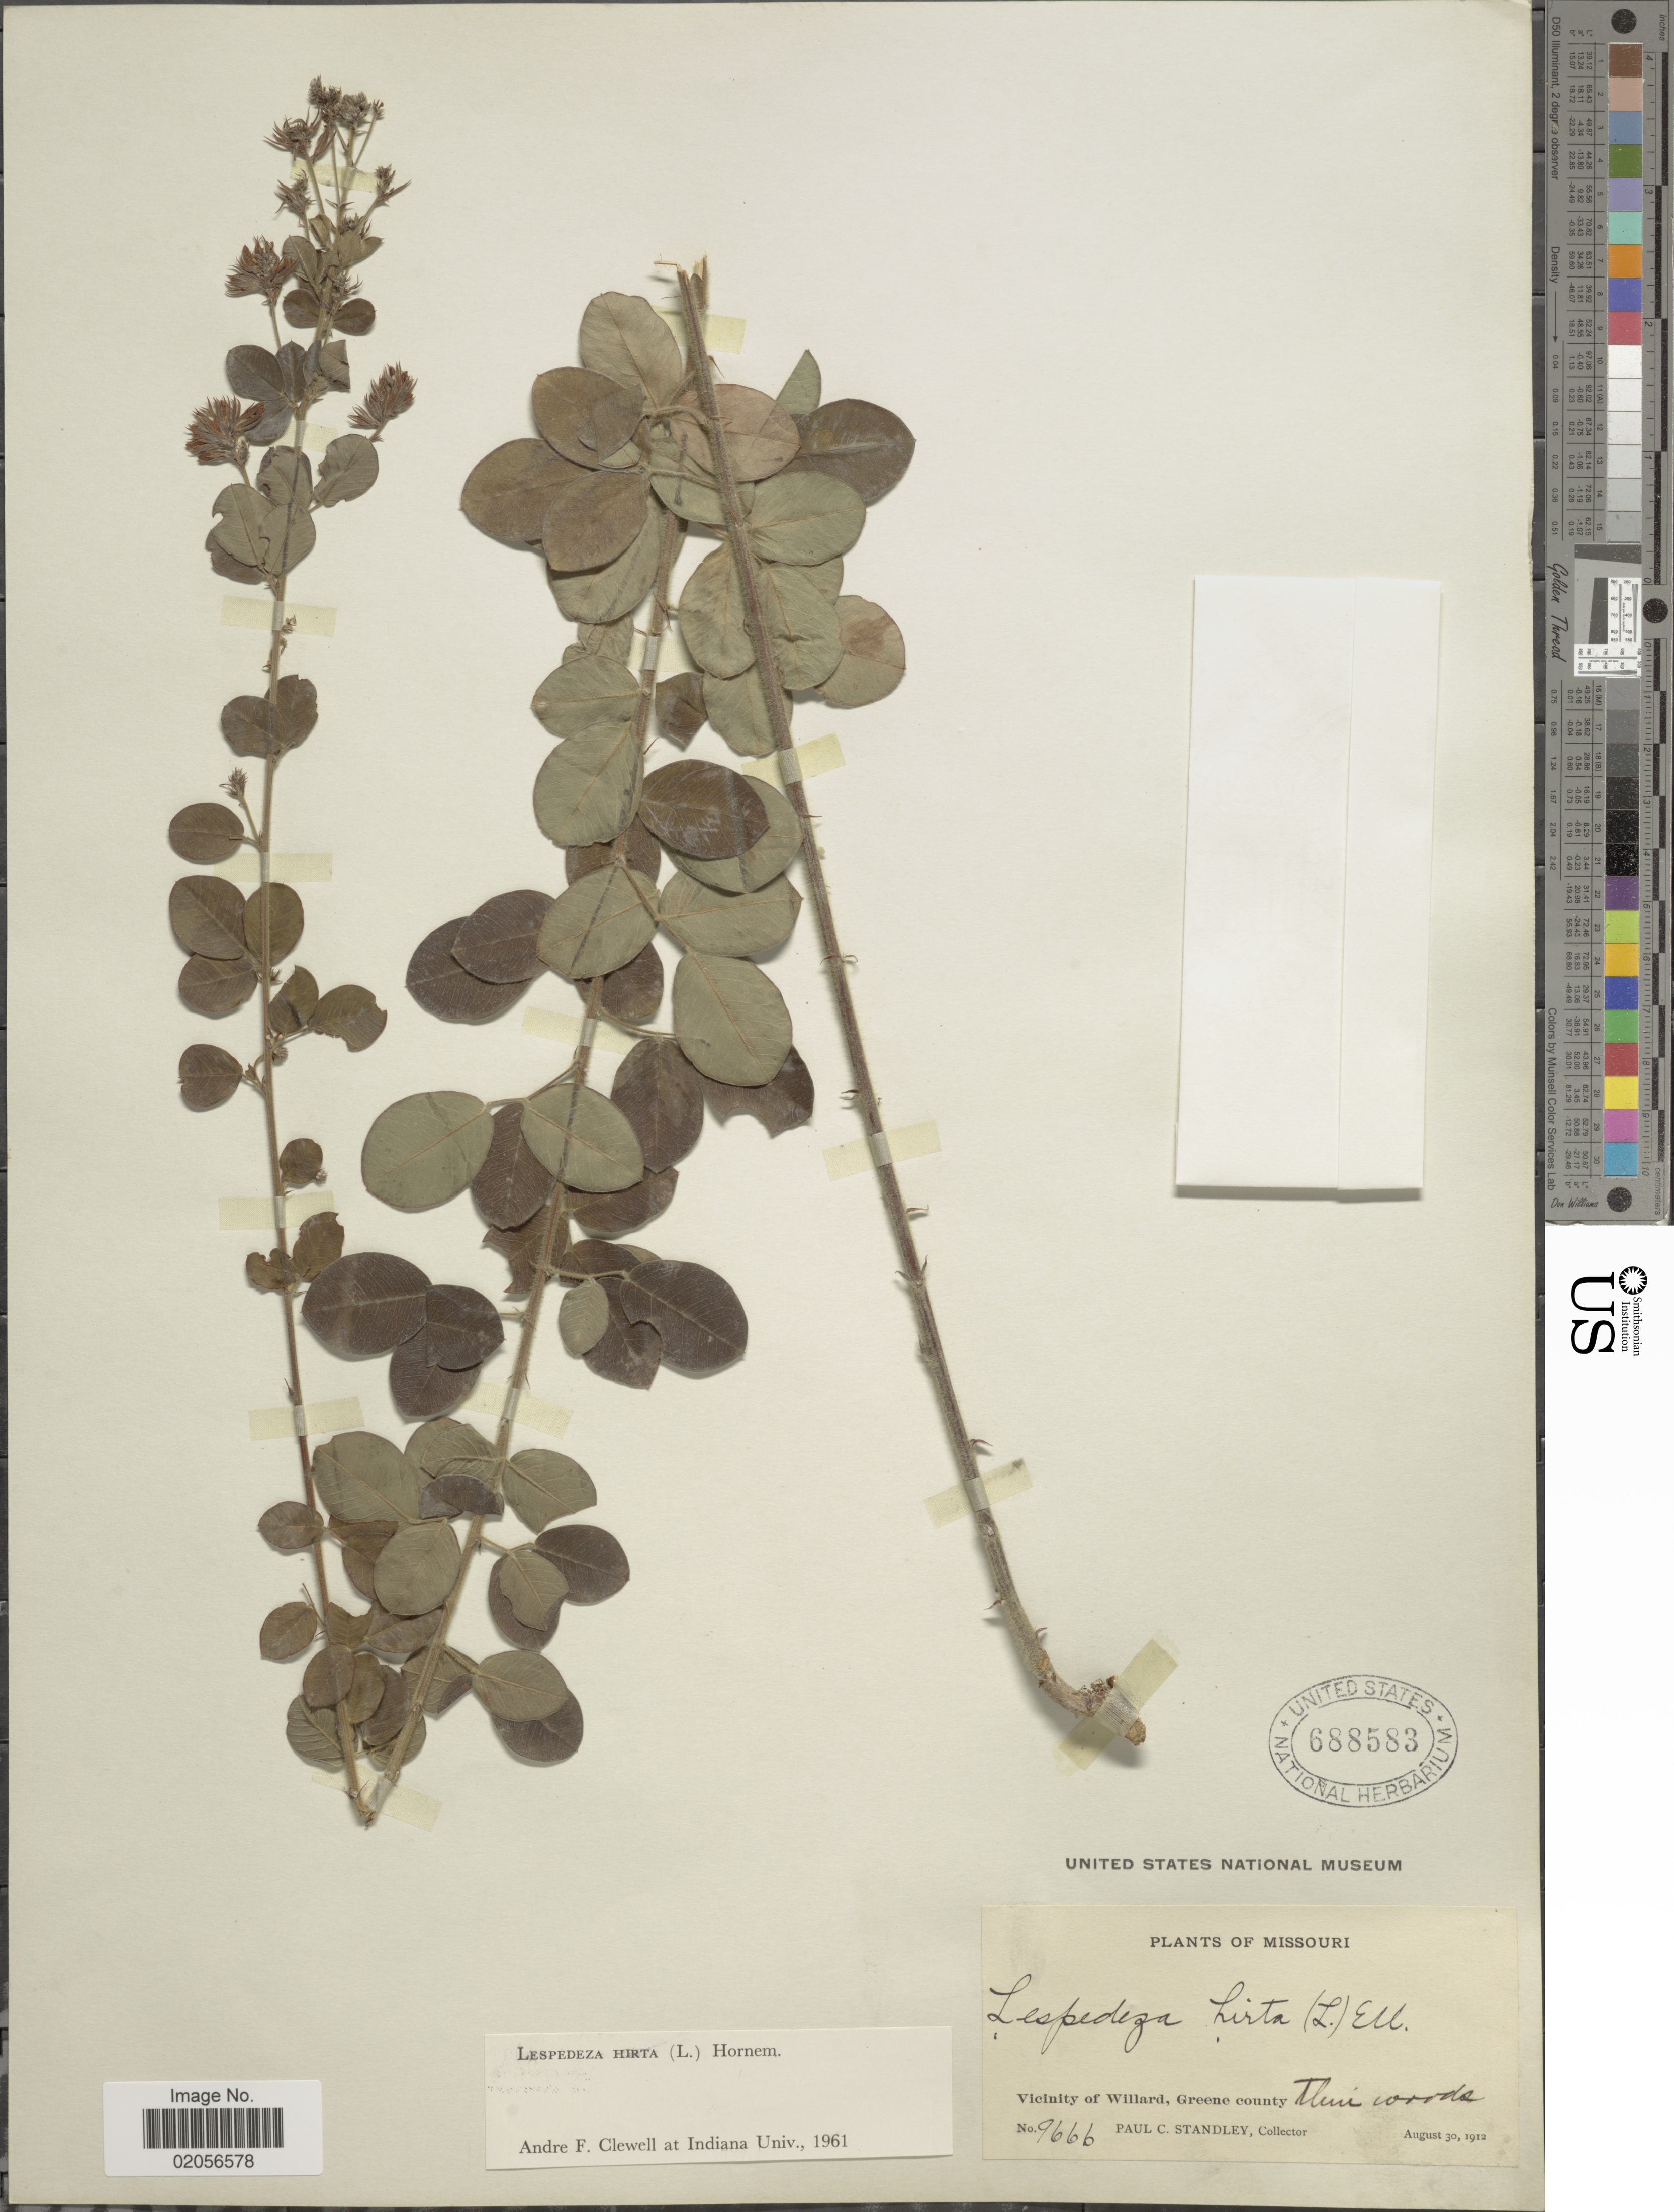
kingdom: Plantae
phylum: Tracheophyta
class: Magnoliopsida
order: Fabales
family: Fabaceae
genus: Lespedeza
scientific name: Lespedeza hirta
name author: (L.) Hornem.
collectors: P. C. Standley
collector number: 9666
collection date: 1912-08-30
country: United States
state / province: Missouri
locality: Vicinity of Willard, Greene county, Thin woods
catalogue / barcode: US 688583